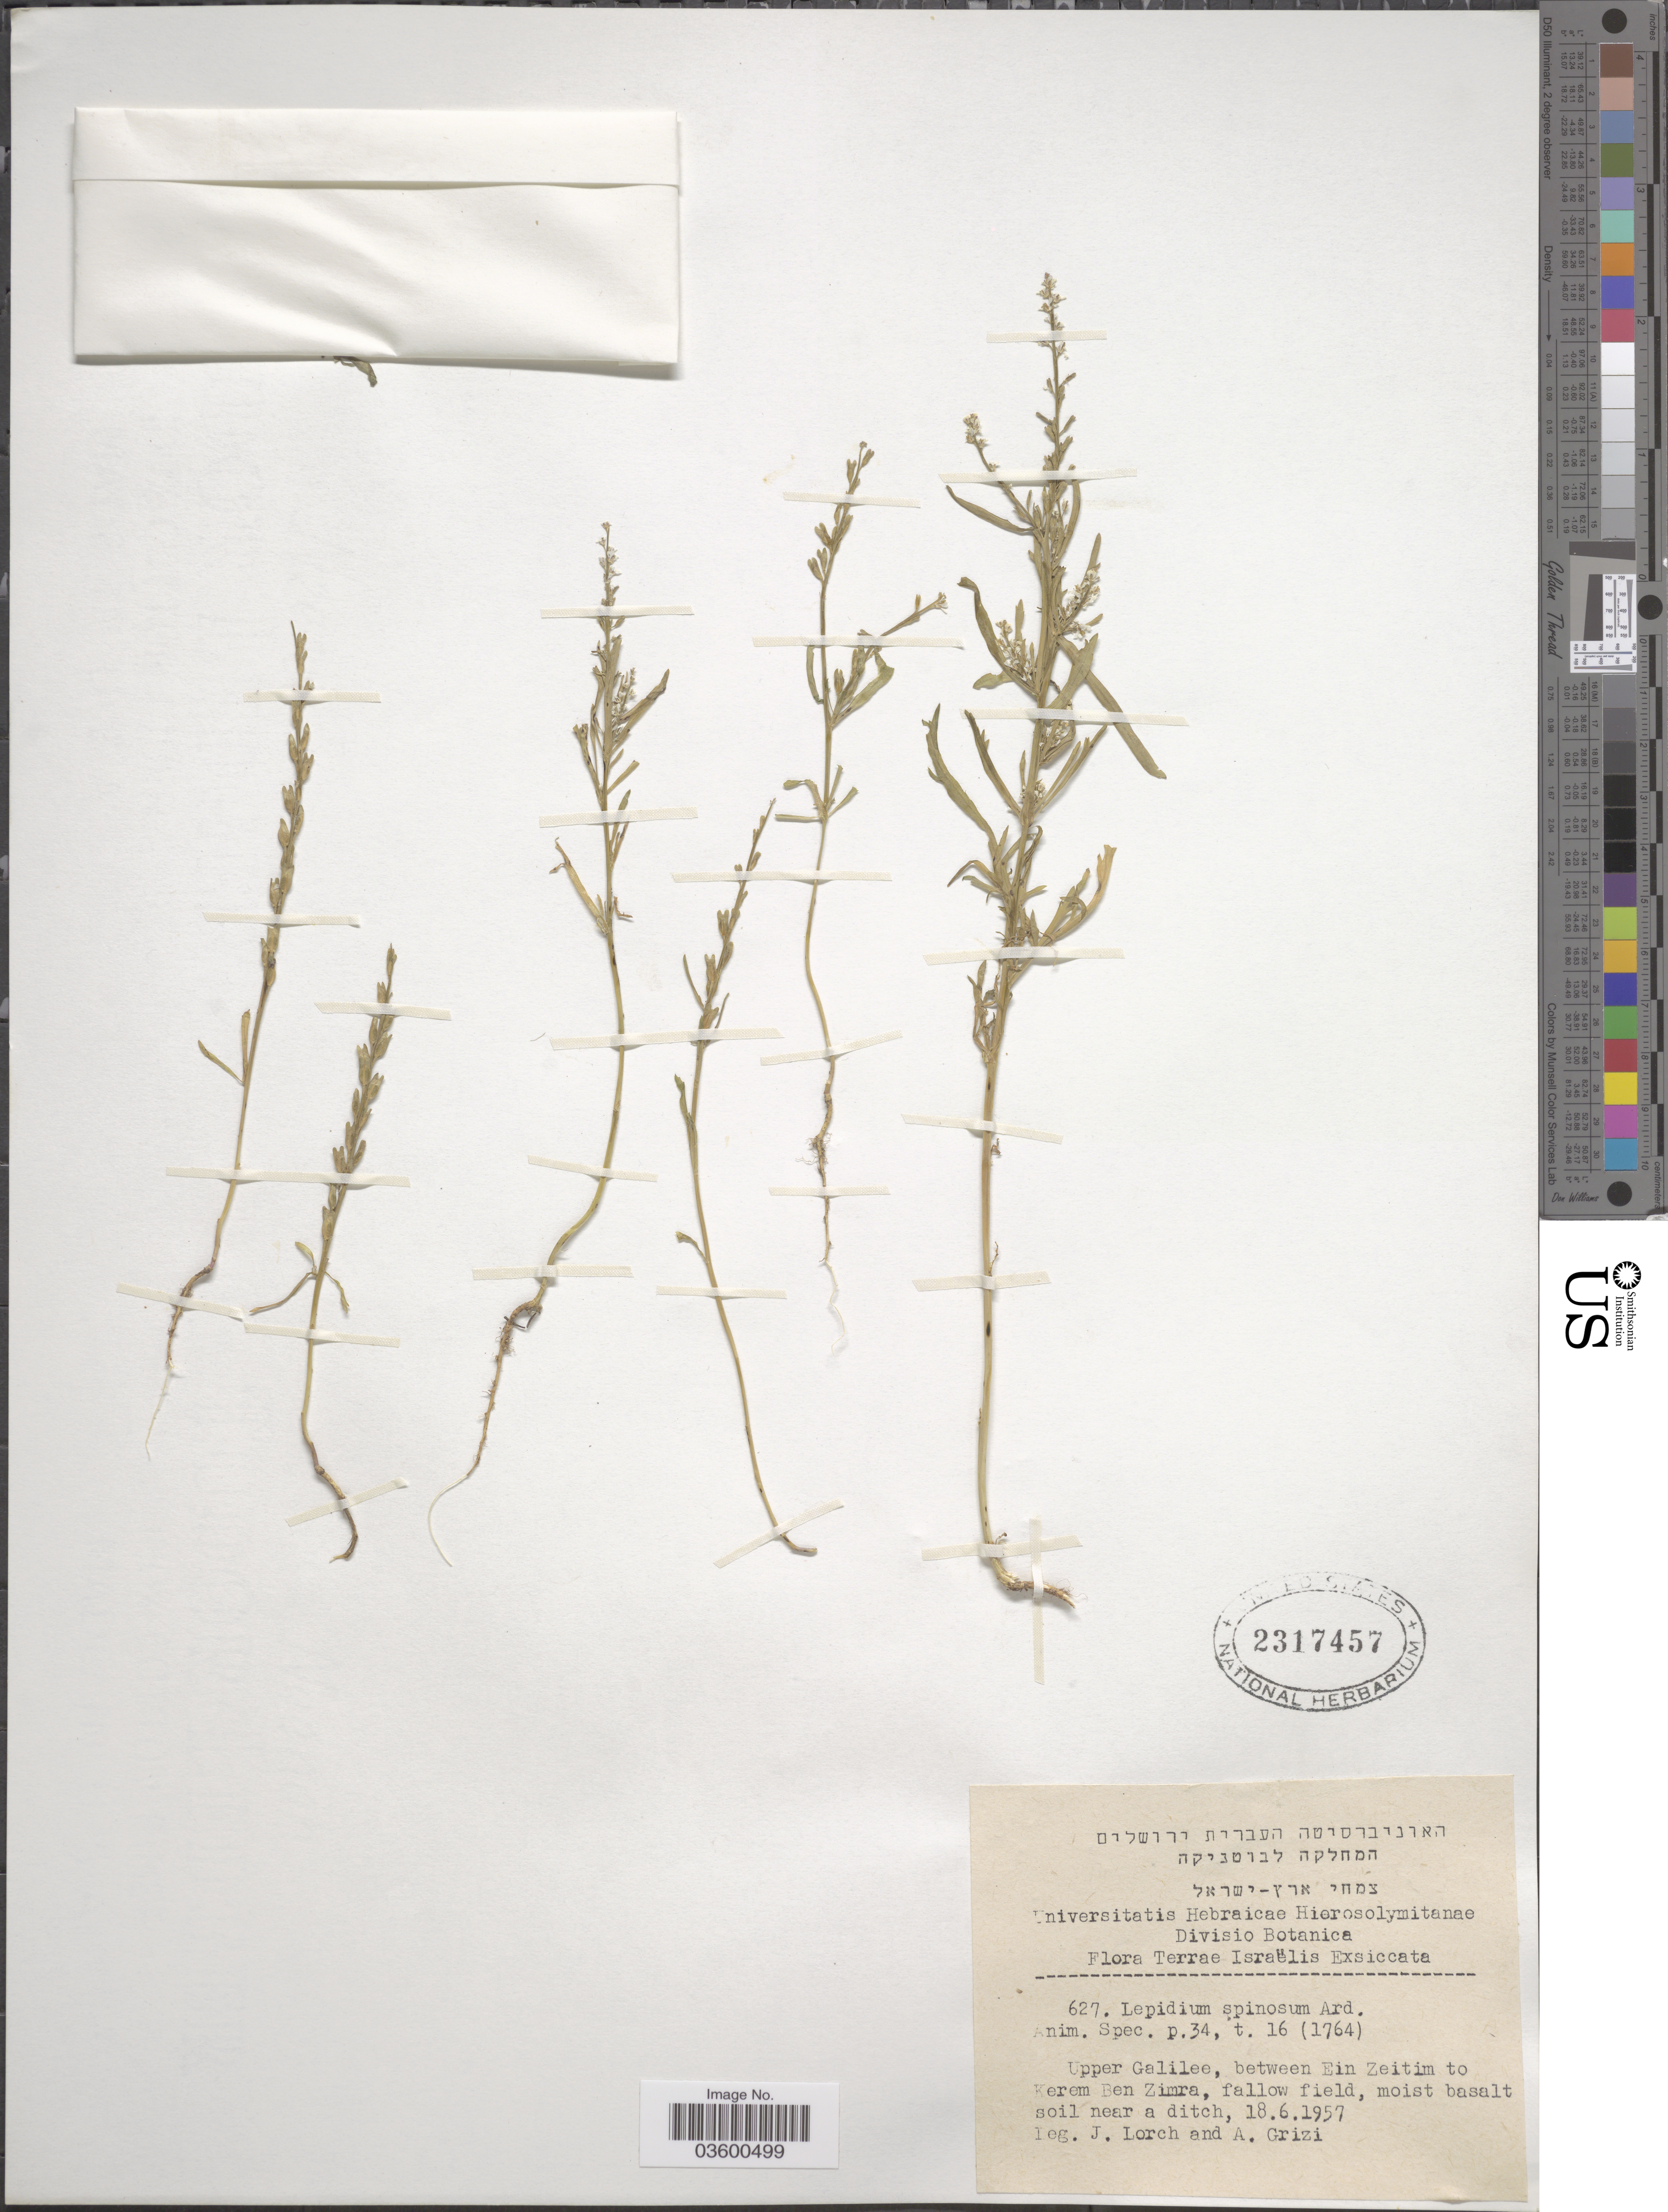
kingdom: Plantae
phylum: Tracheophyta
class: Magnoliopsida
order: Brassicales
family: Brassicaceae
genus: Lepidium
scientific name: Lepidium spinosum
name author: Ard.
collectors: J. Lorch & A. Grizi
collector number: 627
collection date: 1957-06-18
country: Israel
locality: Terrae Israëlis. Upper Galilee, between Ein Zeitim to Kerem Ben Zimra.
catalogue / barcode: US 2317457